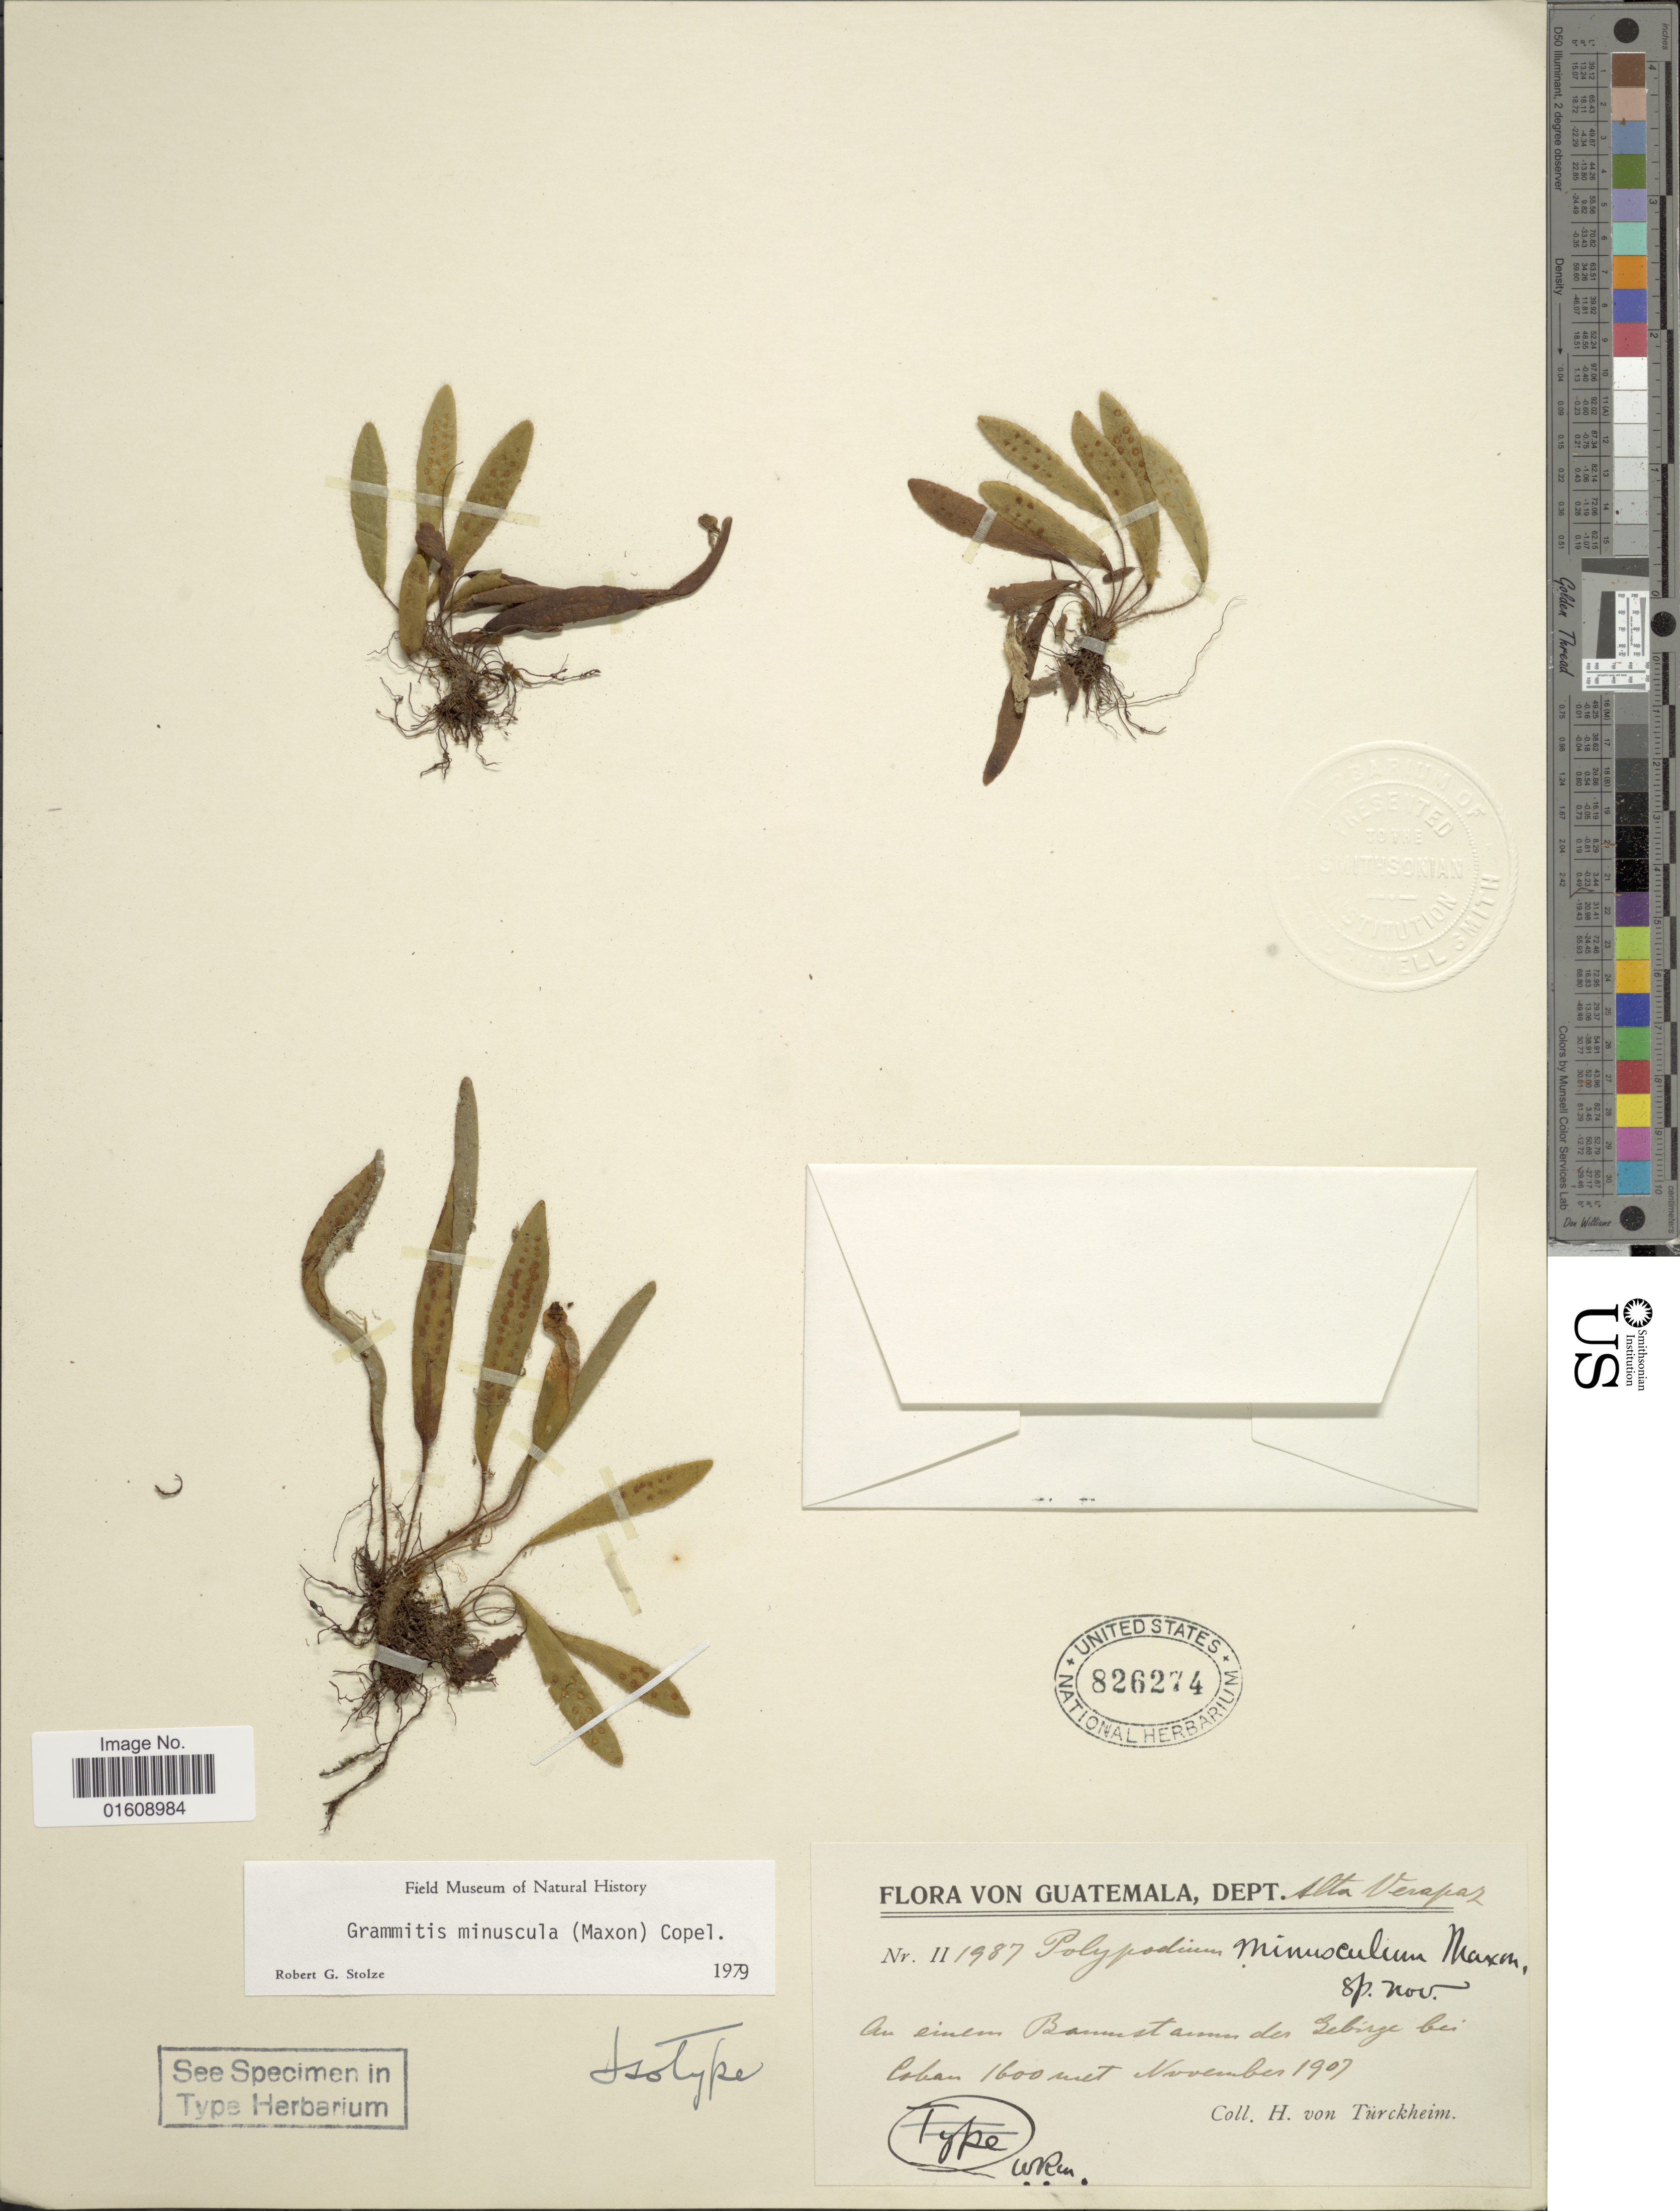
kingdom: Plantae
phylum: Tracheophyta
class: Polypodiopsida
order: Polypodiales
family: Polypodiaceae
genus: Enterosora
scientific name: Enterosora trichosora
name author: (Hook.) L.E. Bishop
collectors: H. von Türckheim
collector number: II1987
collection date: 1907-11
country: Guatemala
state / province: Alta Verapaz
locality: An einem baumstamm der gebirge bei Cobán [on a tree trunk in the mountains at Cobán]. Dept. Alta Verapaz,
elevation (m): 1600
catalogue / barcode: US 826274